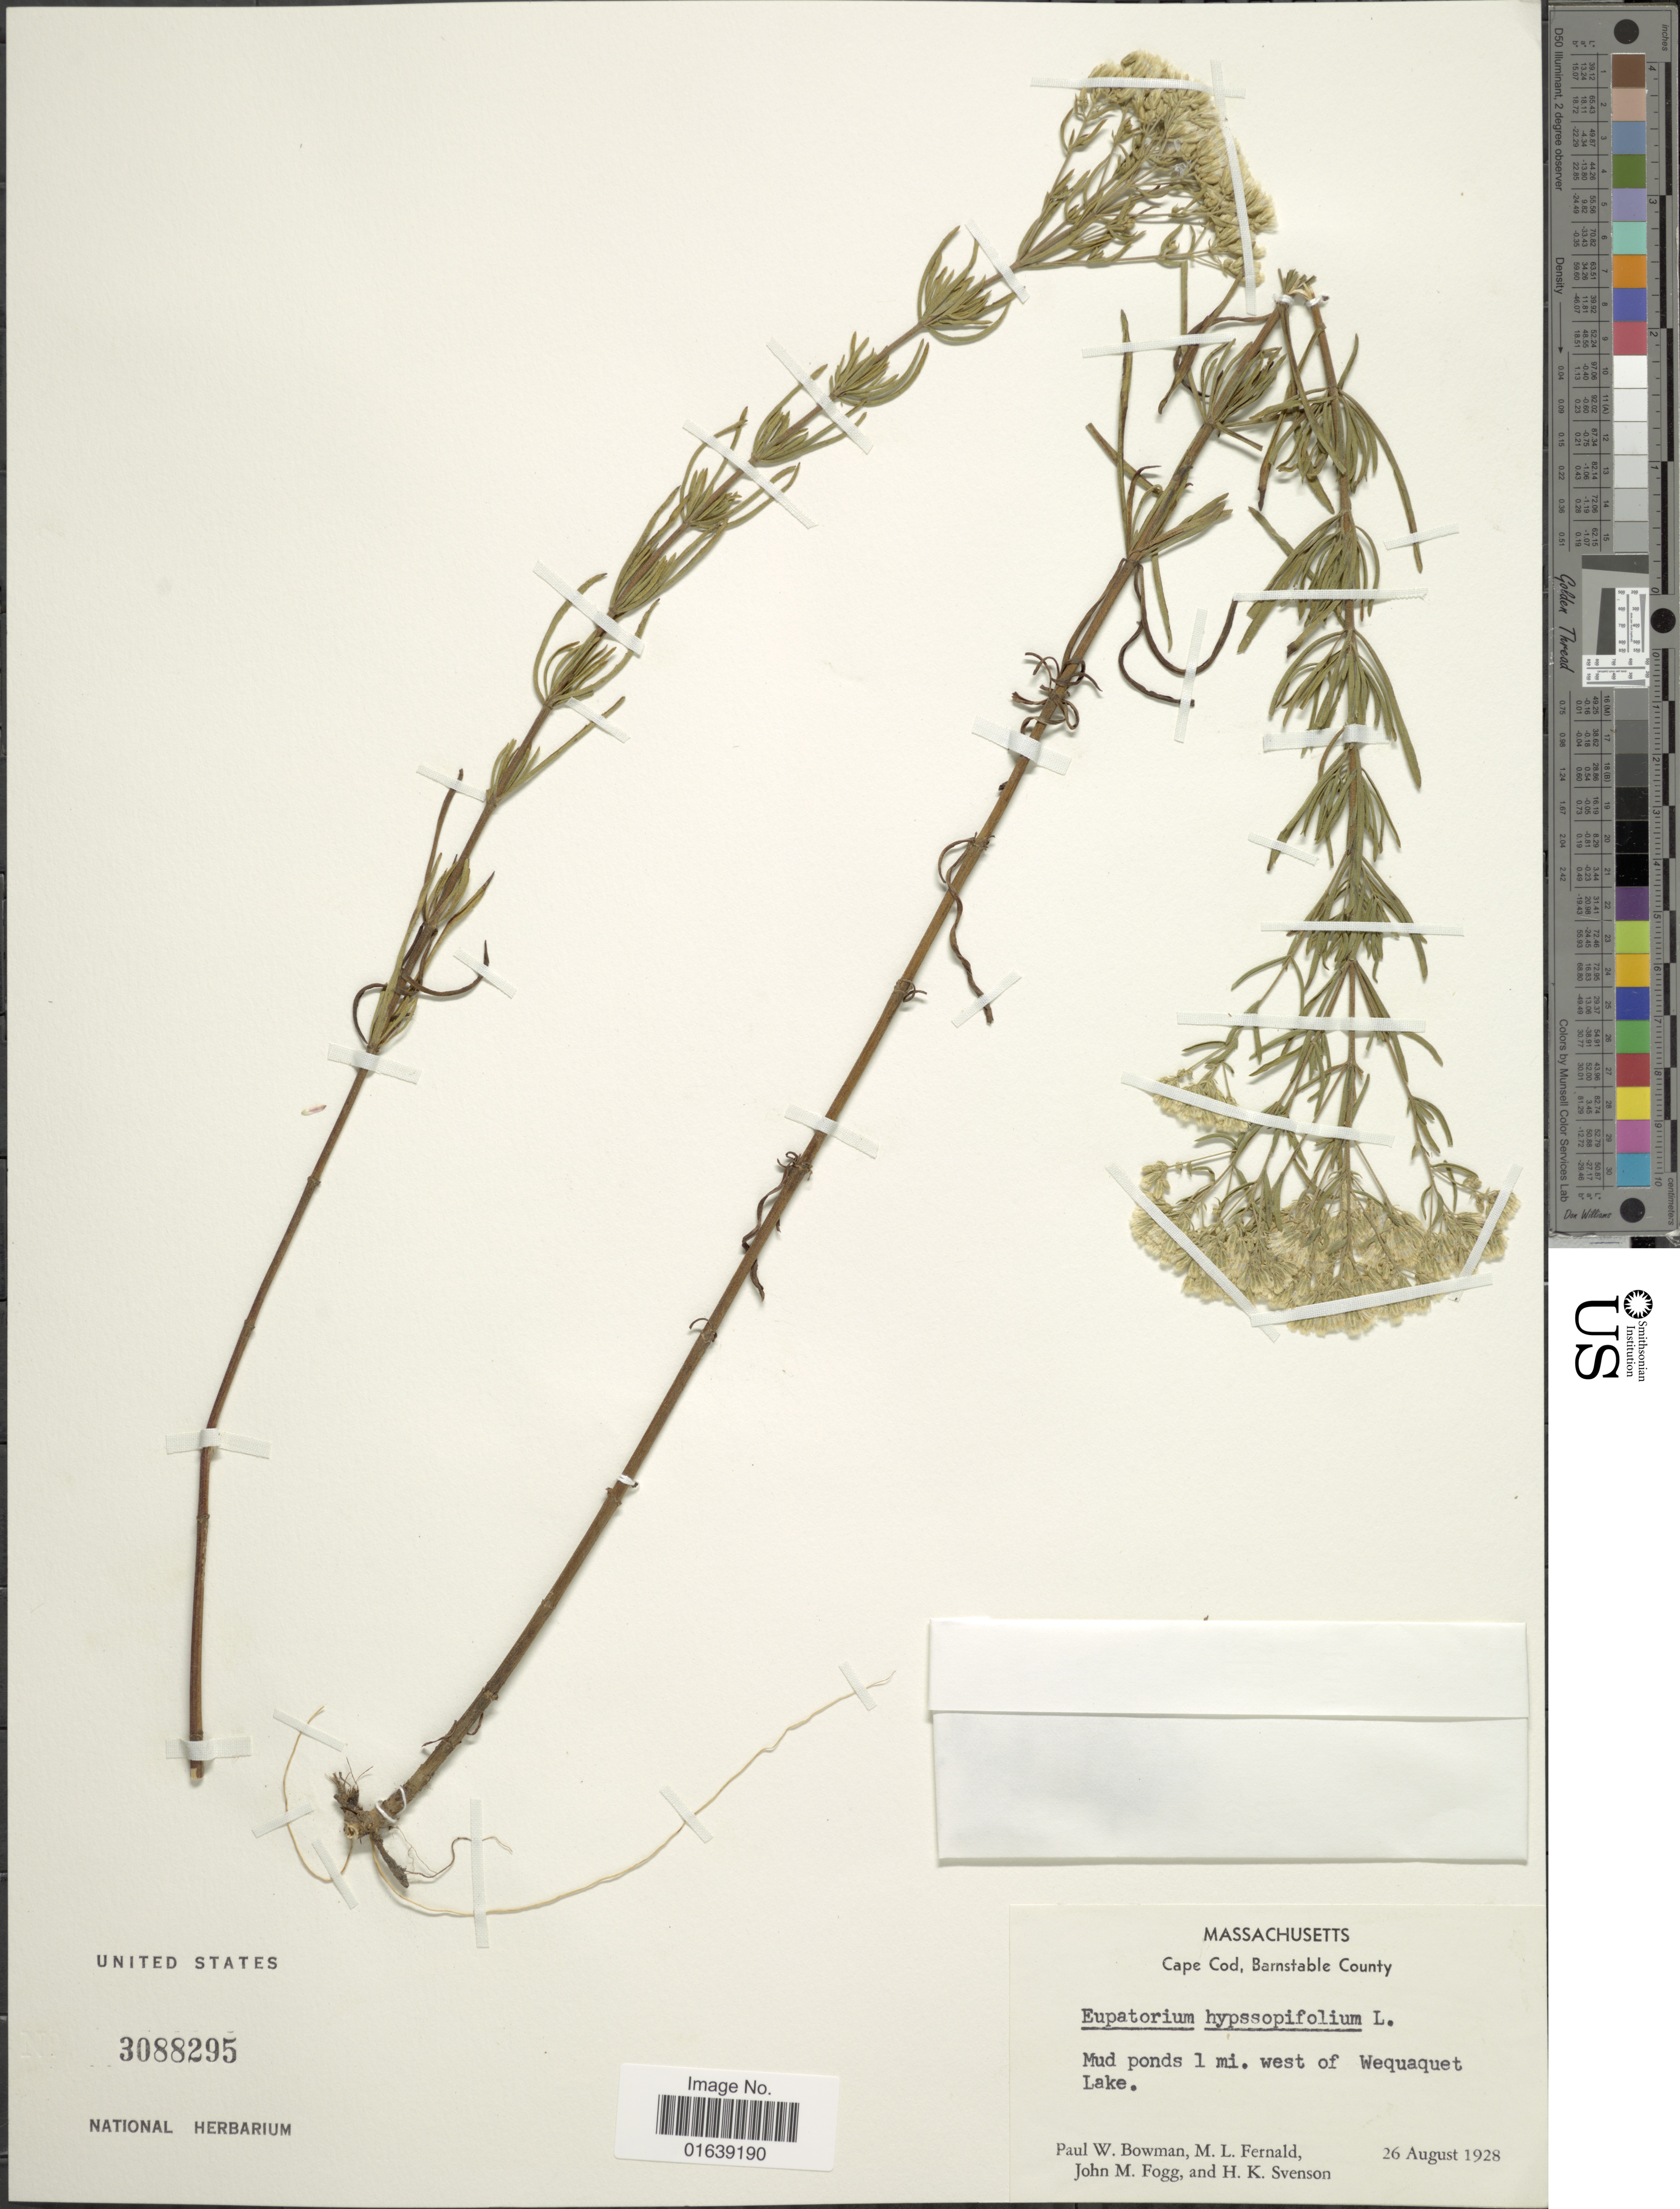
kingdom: Plantae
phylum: Tracheophyta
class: Magnoliopsida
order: Asterales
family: Asteraceae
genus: Eupatorium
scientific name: Eupatorium hyssopifolium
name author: L.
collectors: P. Bowman, M. L. Fernald, J. Fogg & H. K. Svenson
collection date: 1928-08-26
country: United States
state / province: Massachusetts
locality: Massachusetts. Cape Cod, Barnstable County. Mud pomds 1 mi. west Wequaquet Lake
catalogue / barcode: US 3088295